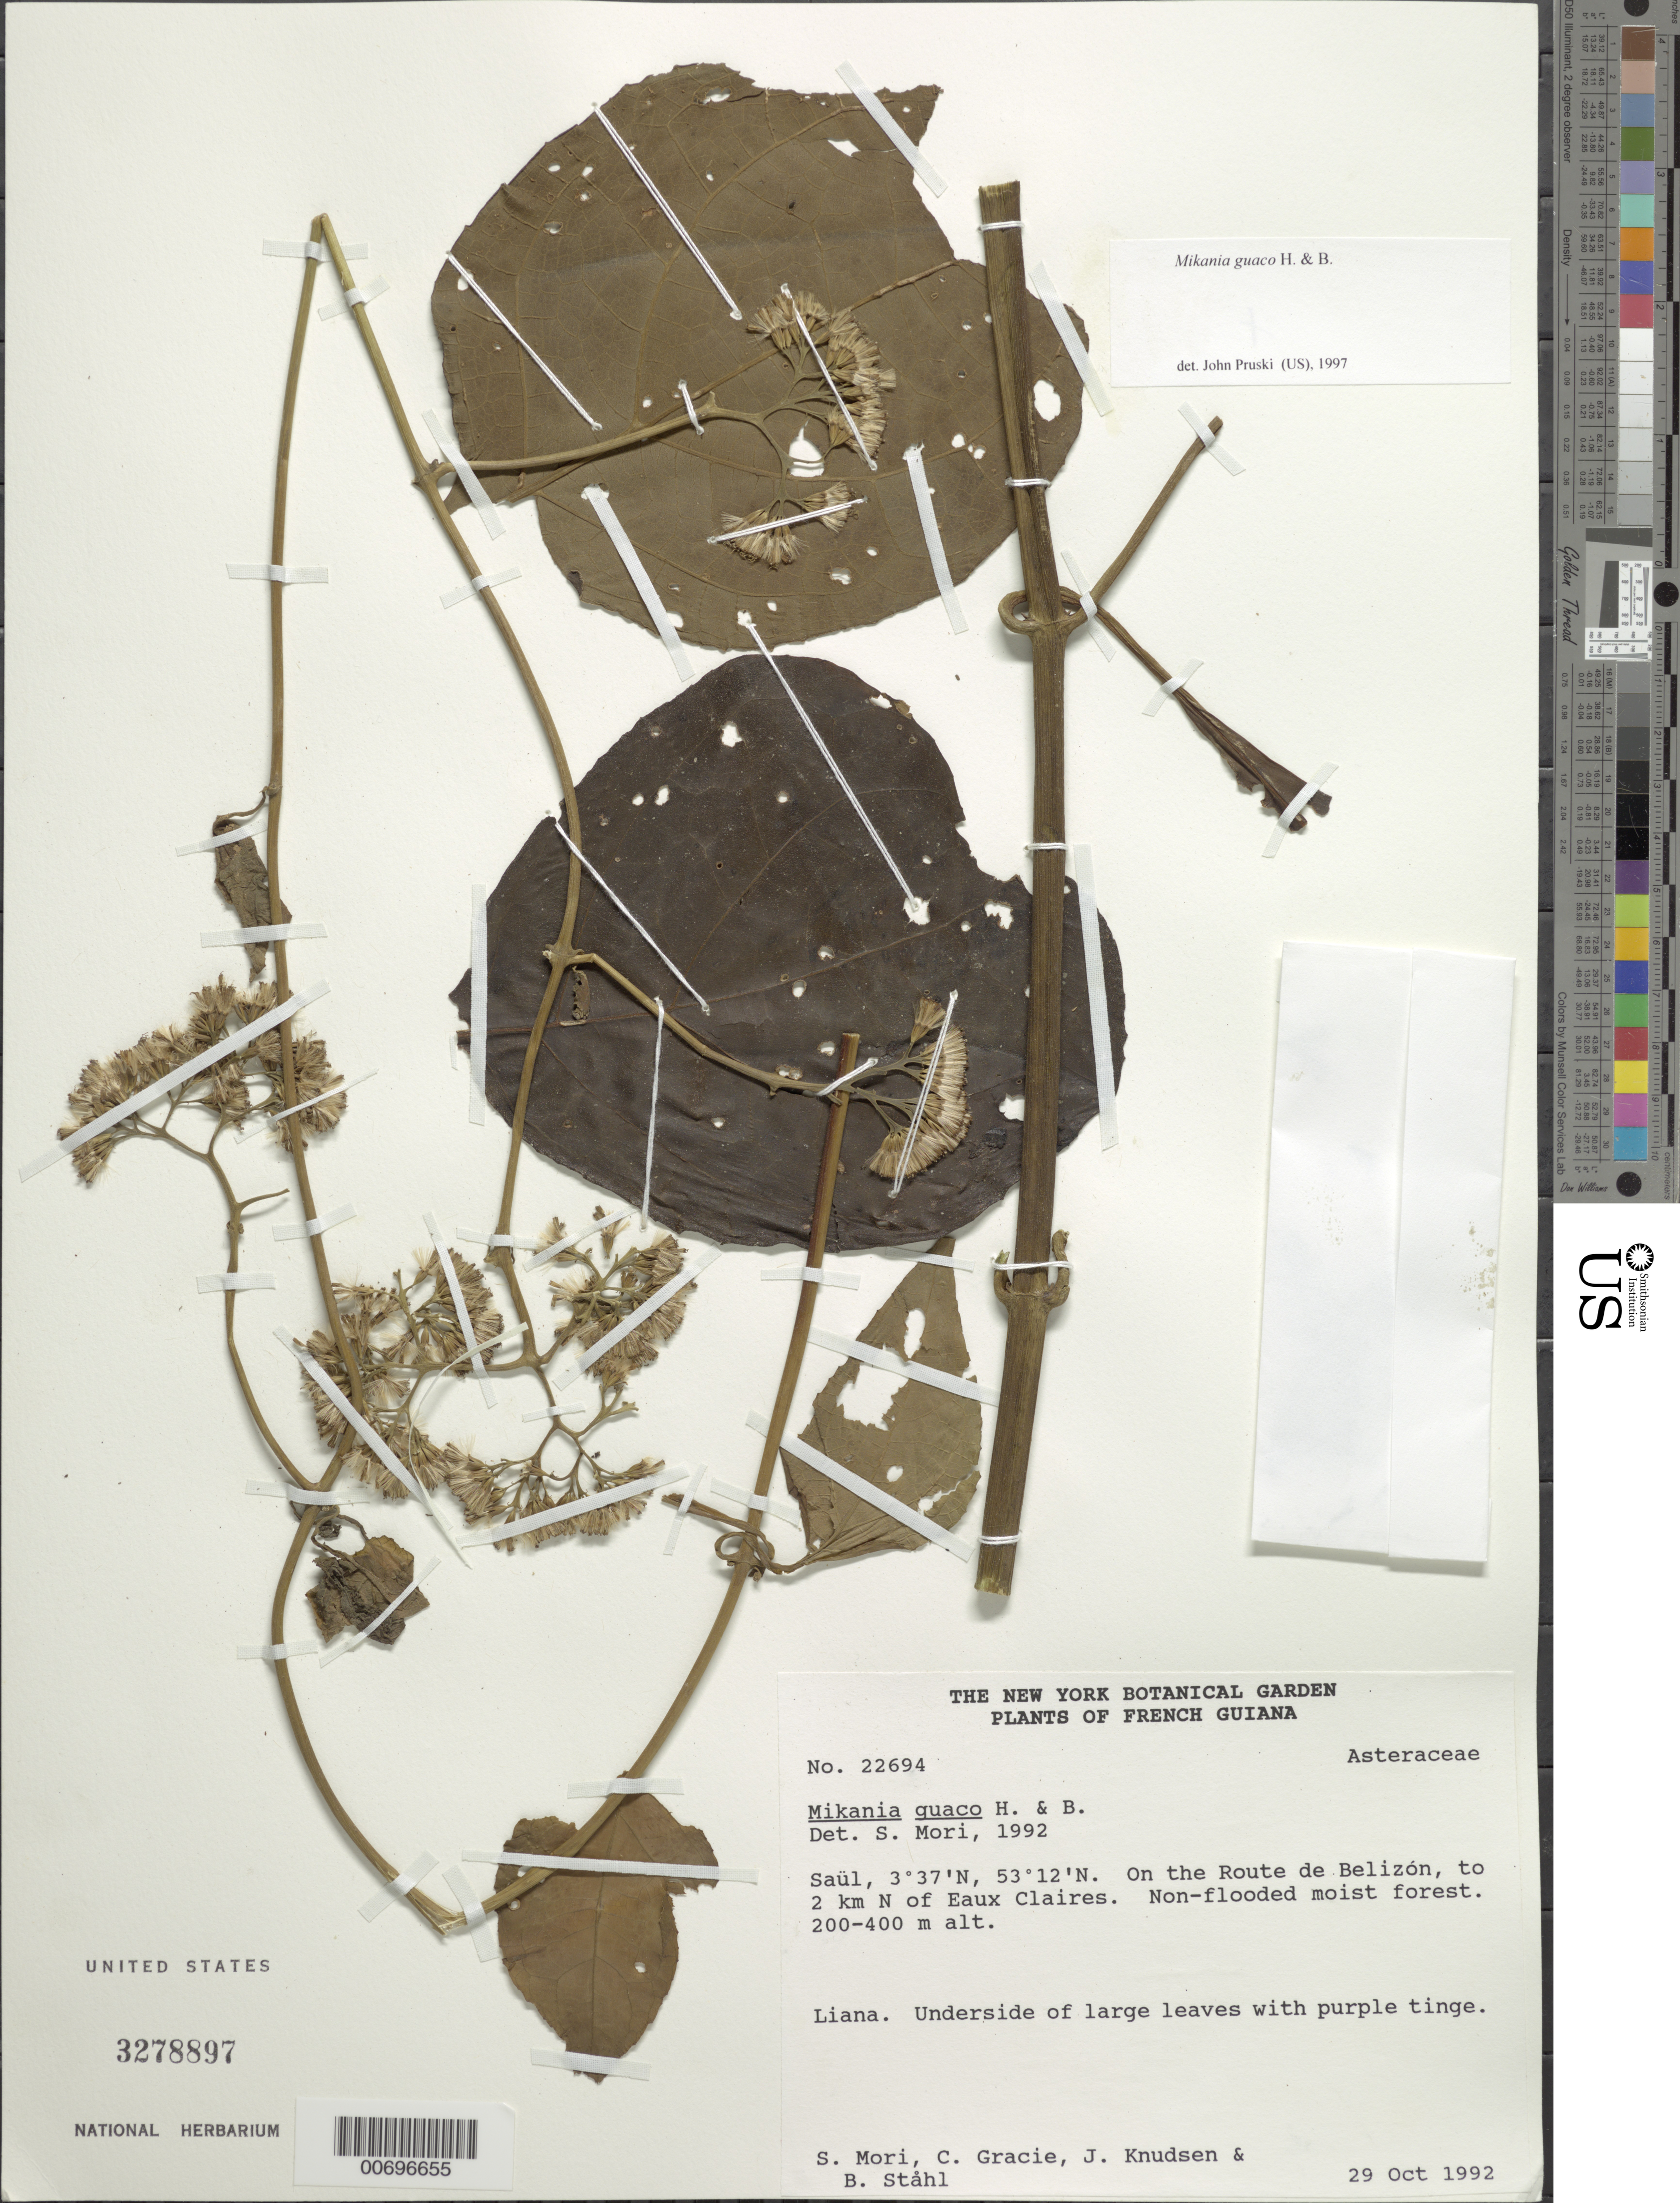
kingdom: Plantae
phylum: Tracheophyta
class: Magnoliopsida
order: Asterales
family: Asteraceae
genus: Mikania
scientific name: Mikania guaco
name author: Humb. & Bonpl.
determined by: Mori, Scott A.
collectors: S. Mori, C. A. Gracie, J. Knudsen & B. Ståhl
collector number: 22694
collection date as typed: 29-Oct-92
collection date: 1992-10-29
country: French Guiana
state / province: Saint-Laurent-du-Maroni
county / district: Saül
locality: Saül, Route de Bélizon, to 2 km N of Eaux Claires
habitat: Non-flooded moist forest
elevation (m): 200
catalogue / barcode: US 3278897